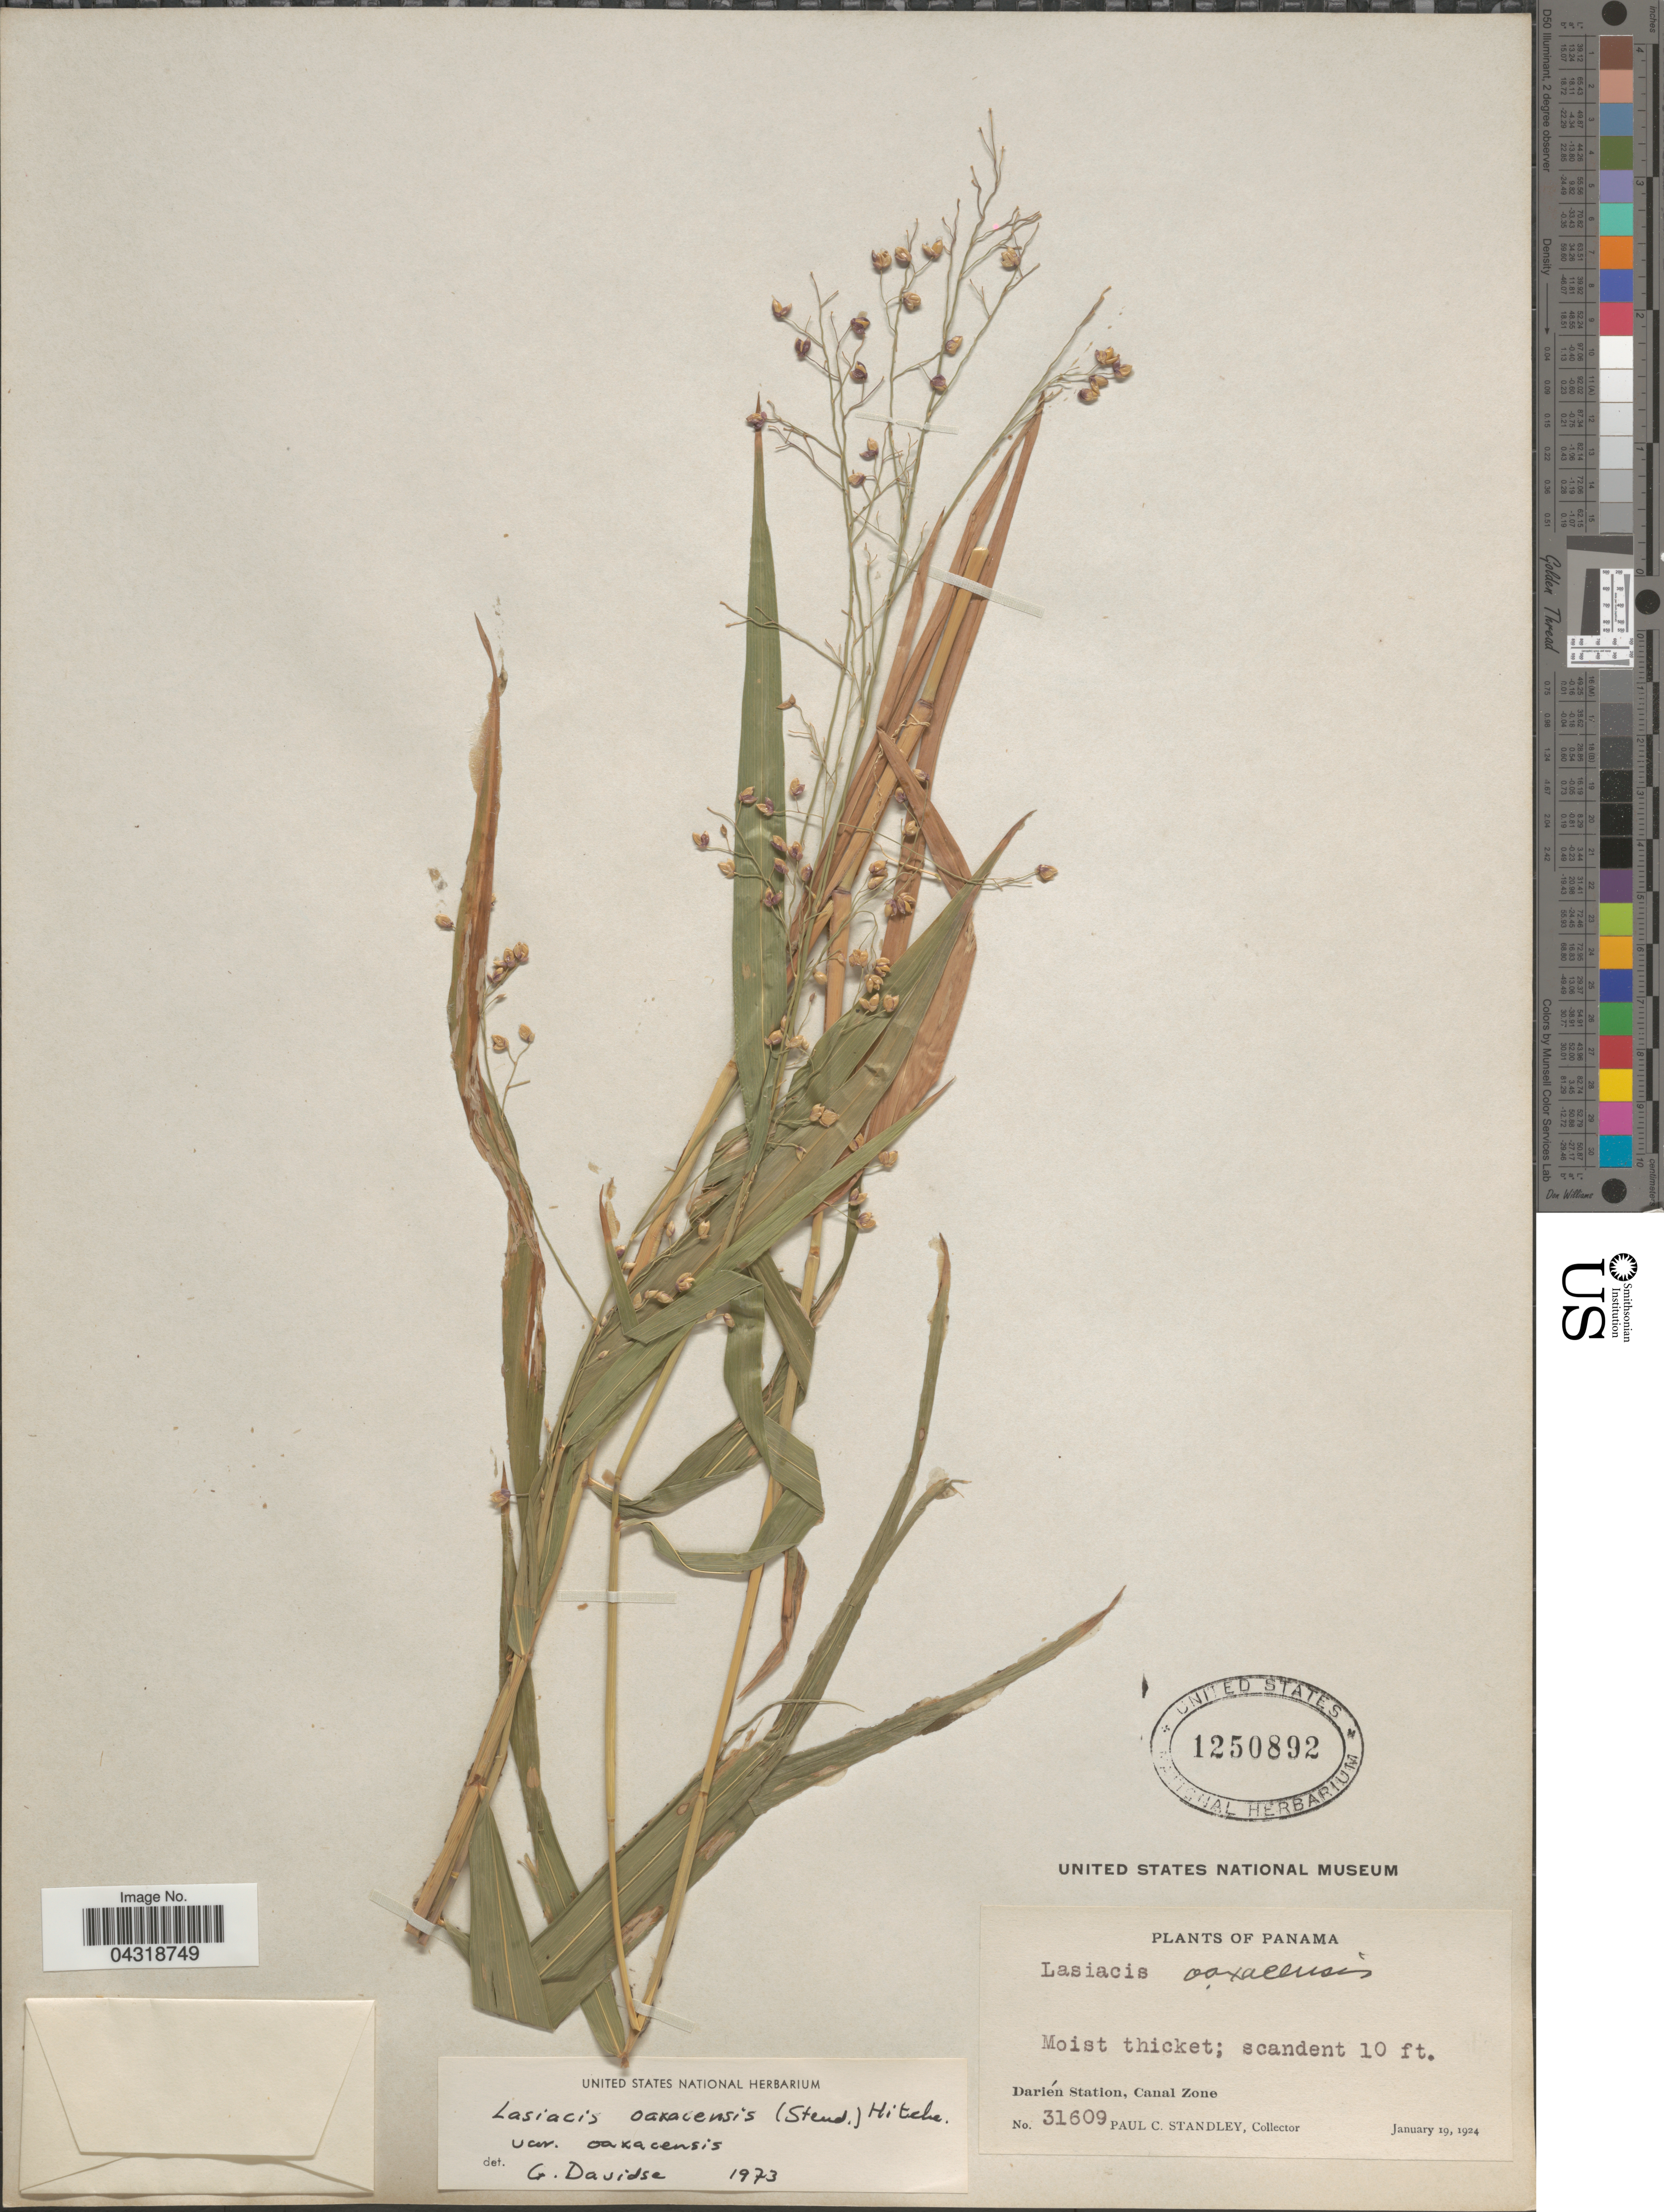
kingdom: Plantae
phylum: Tracheophyta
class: Liliopsida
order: Poales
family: Poaceae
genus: Lasiacis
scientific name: Lasiacis oaxacensis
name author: (Steud.) Hitchc.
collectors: P. C. Standley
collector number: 31609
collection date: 1924-01-19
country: Panama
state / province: Colón / Panamá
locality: Darién Station, Canal Zone.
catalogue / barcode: US 1250892